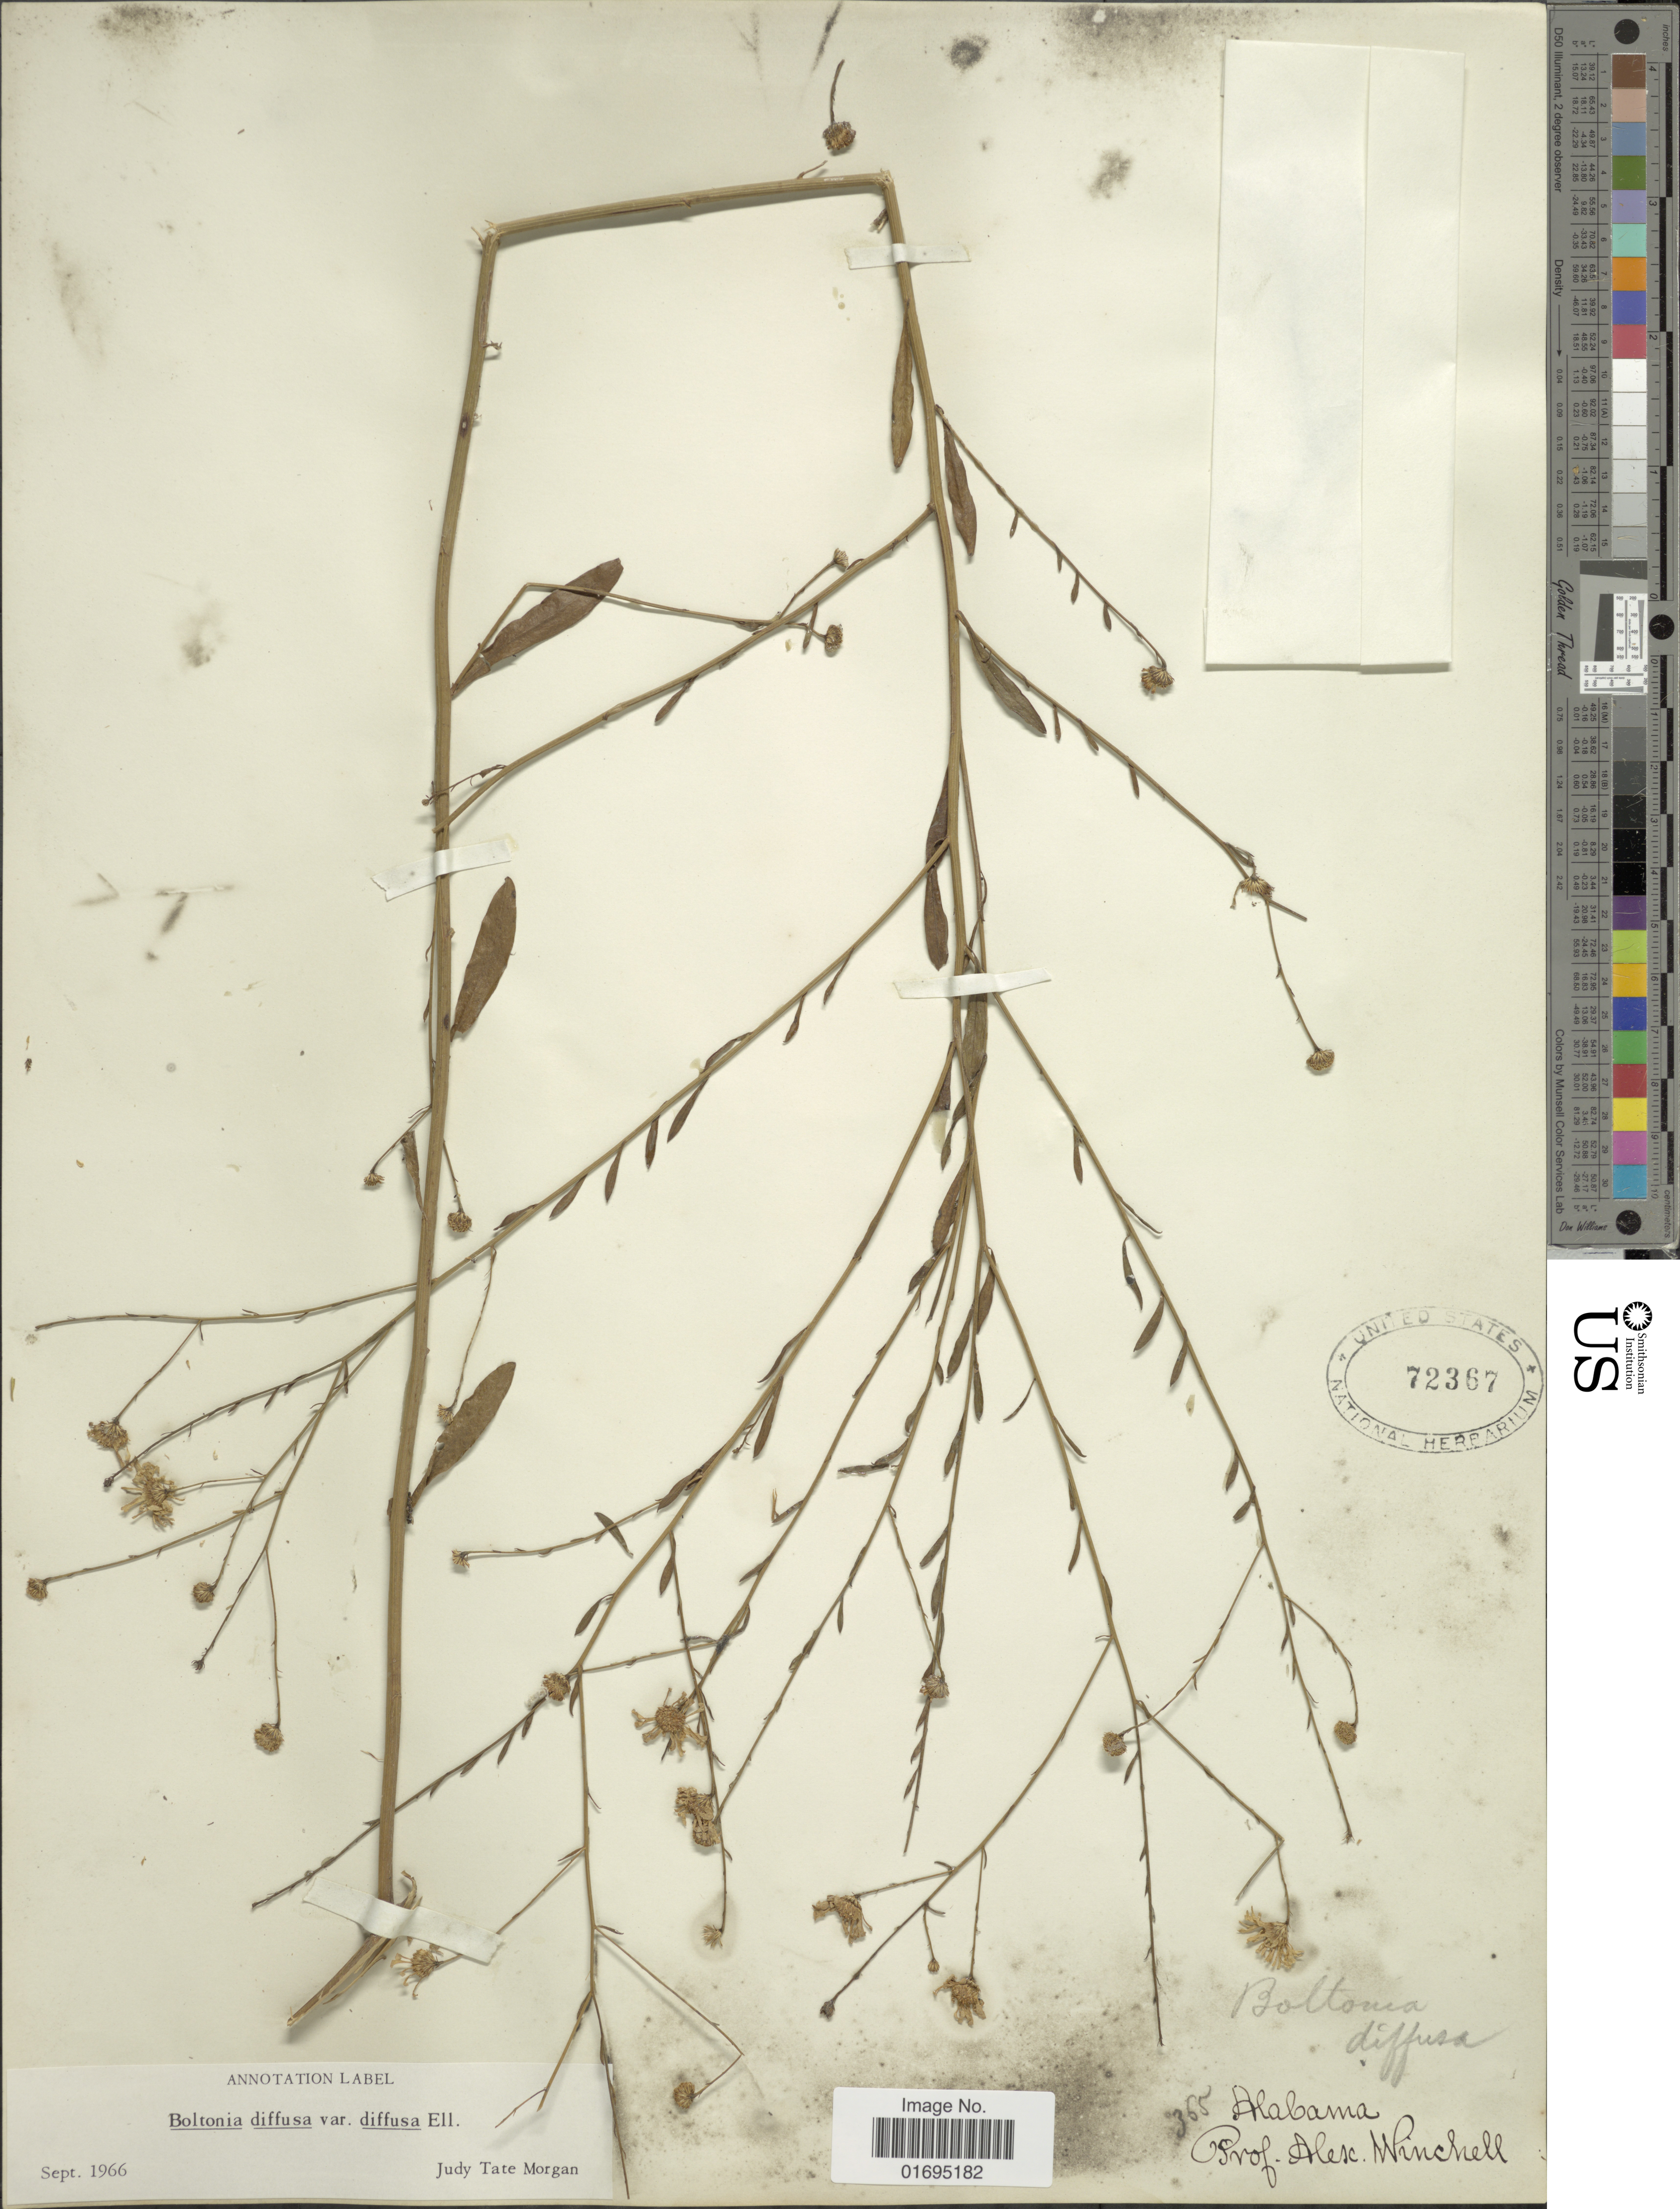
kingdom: Plantae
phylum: Tracheophyta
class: Magnoliopsida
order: Asterales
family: Asteraceae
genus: Boltonia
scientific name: Boltonia diffusa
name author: Elliott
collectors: A. Winchell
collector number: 365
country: United States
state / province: Alabama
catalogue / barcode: US 72367